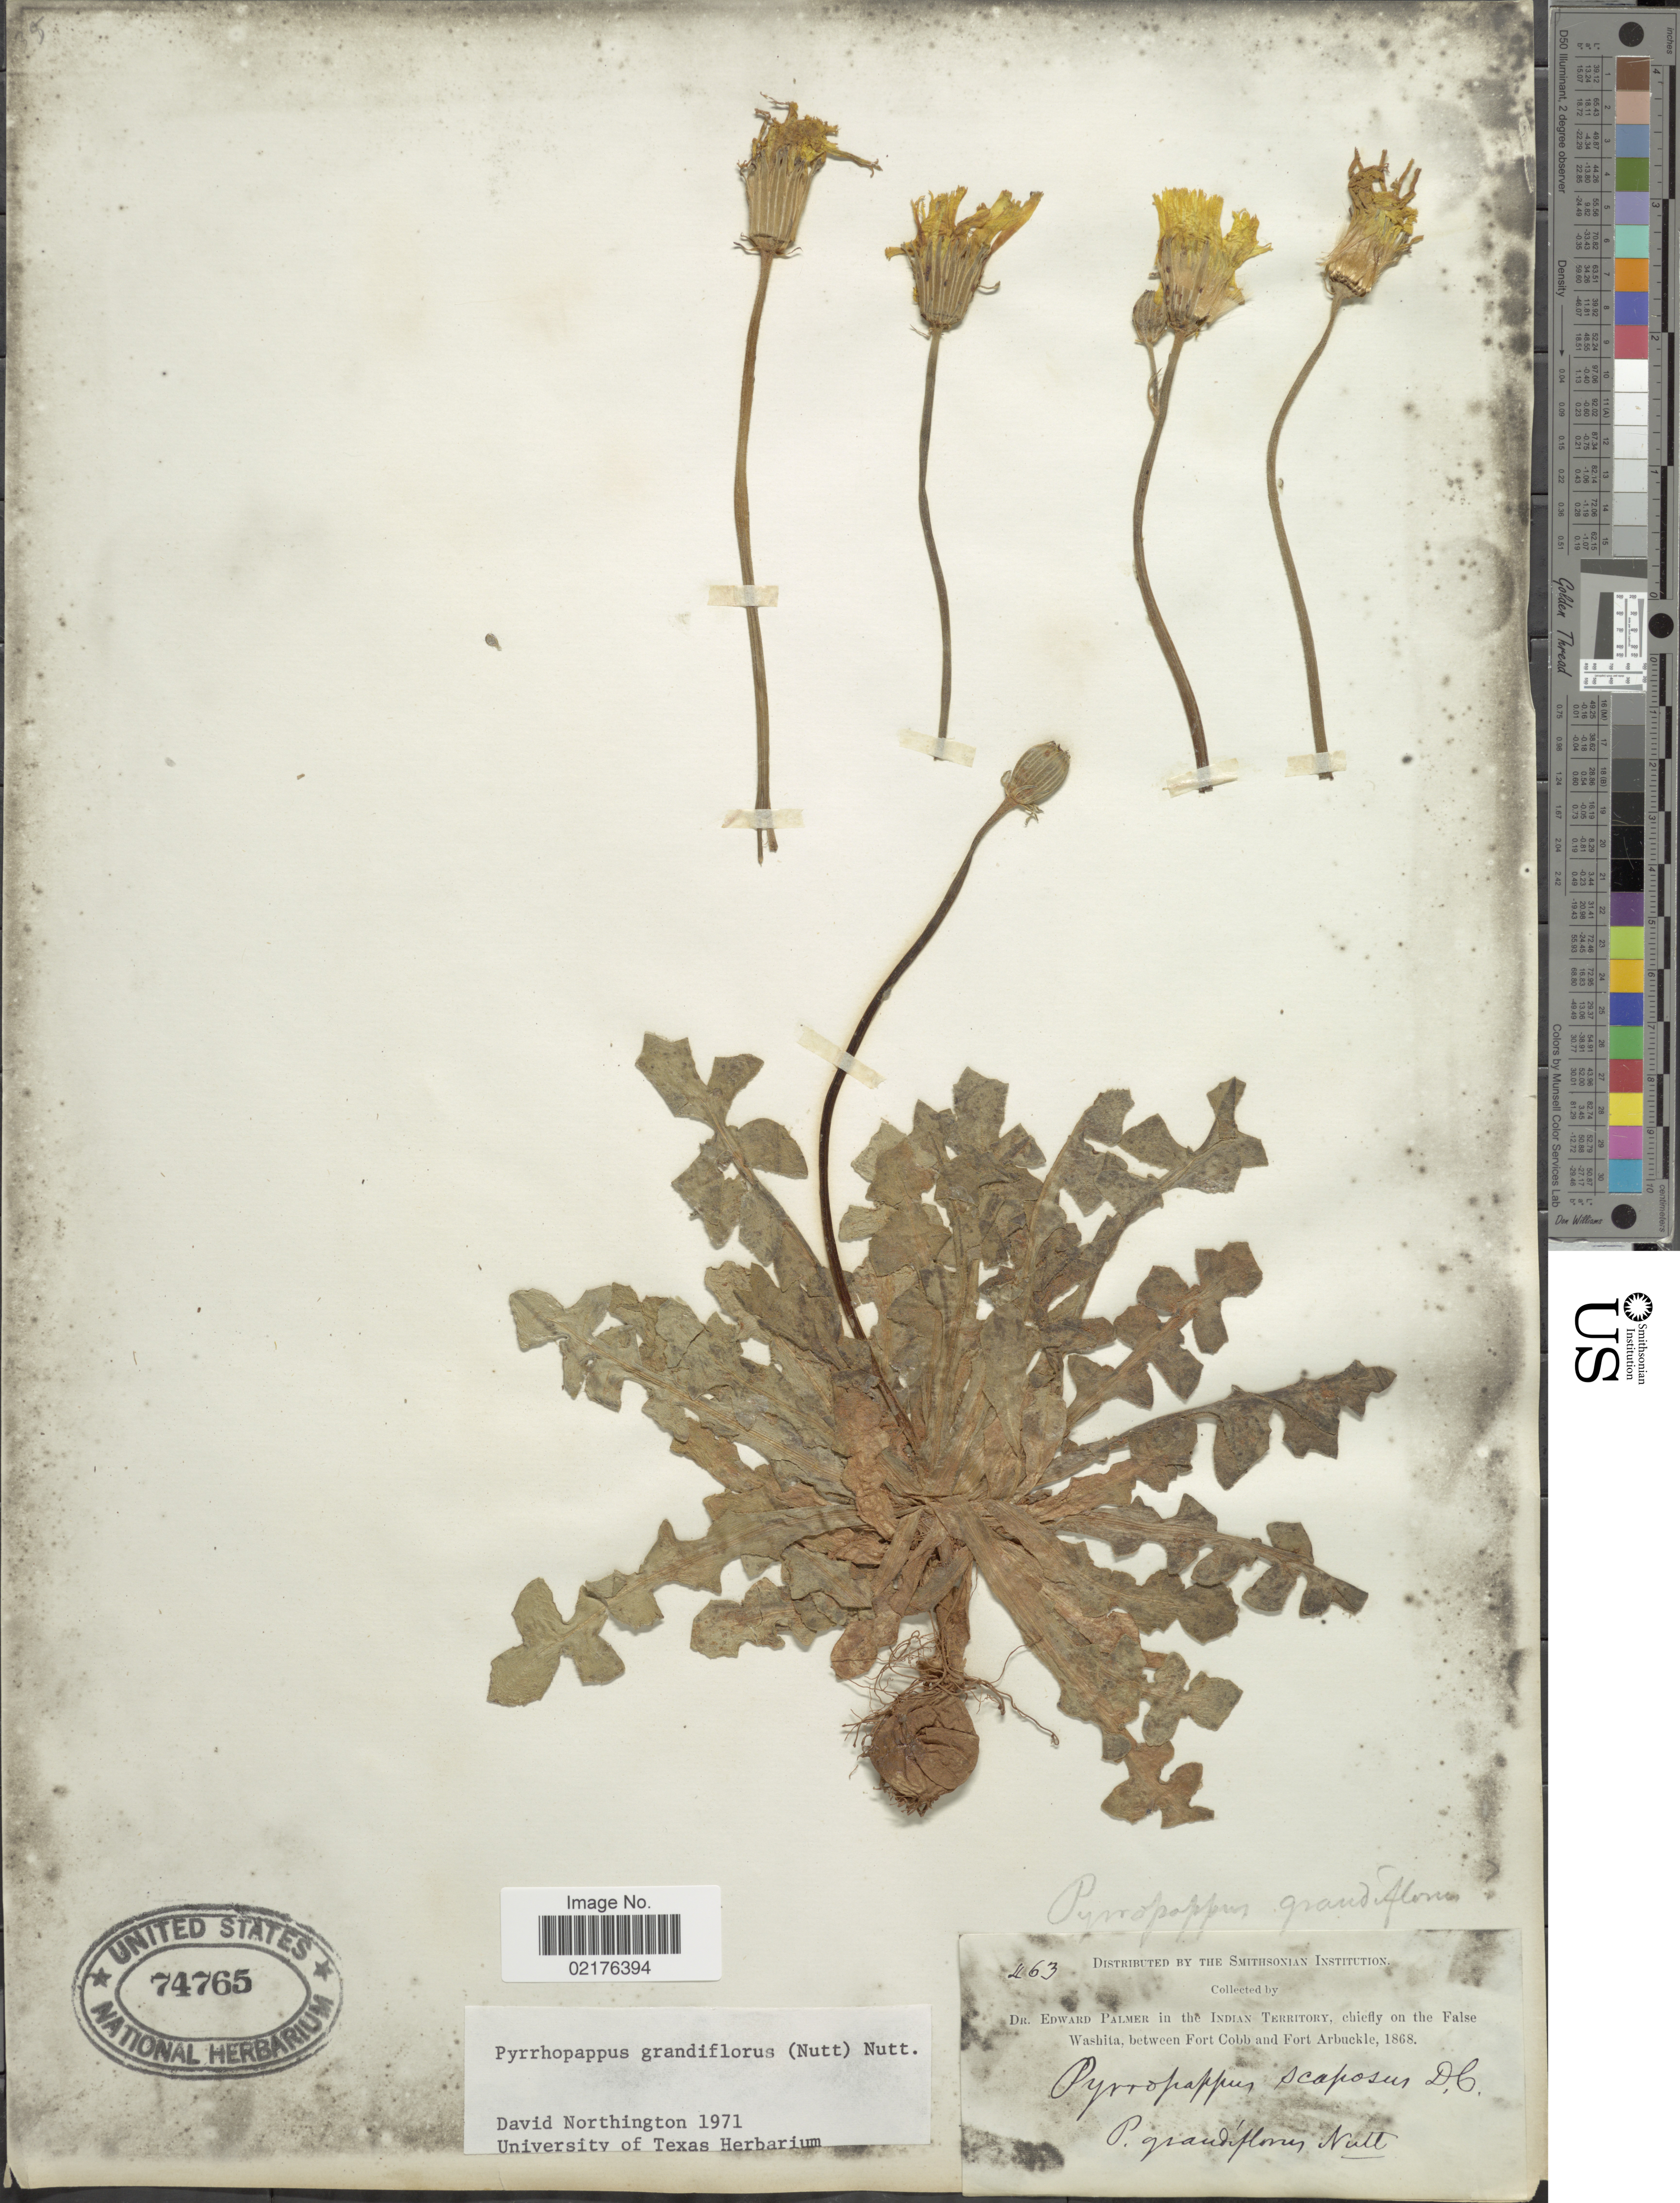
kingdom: Plantae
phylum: Tracheophyta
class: Magnoliopsida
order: Asterales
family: Asteraceae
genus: Pyrrhopappus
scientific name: Pyrrhopappus grandiflorus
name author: (Nutt.) Nutt.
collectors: E. Palmer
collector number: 263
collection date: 1868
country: United States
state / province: Oklahoma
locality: In the Indian Territory, chiefly on the False Washita, between Fort Cobb and Fort Arbuckle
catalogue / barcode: US 74765